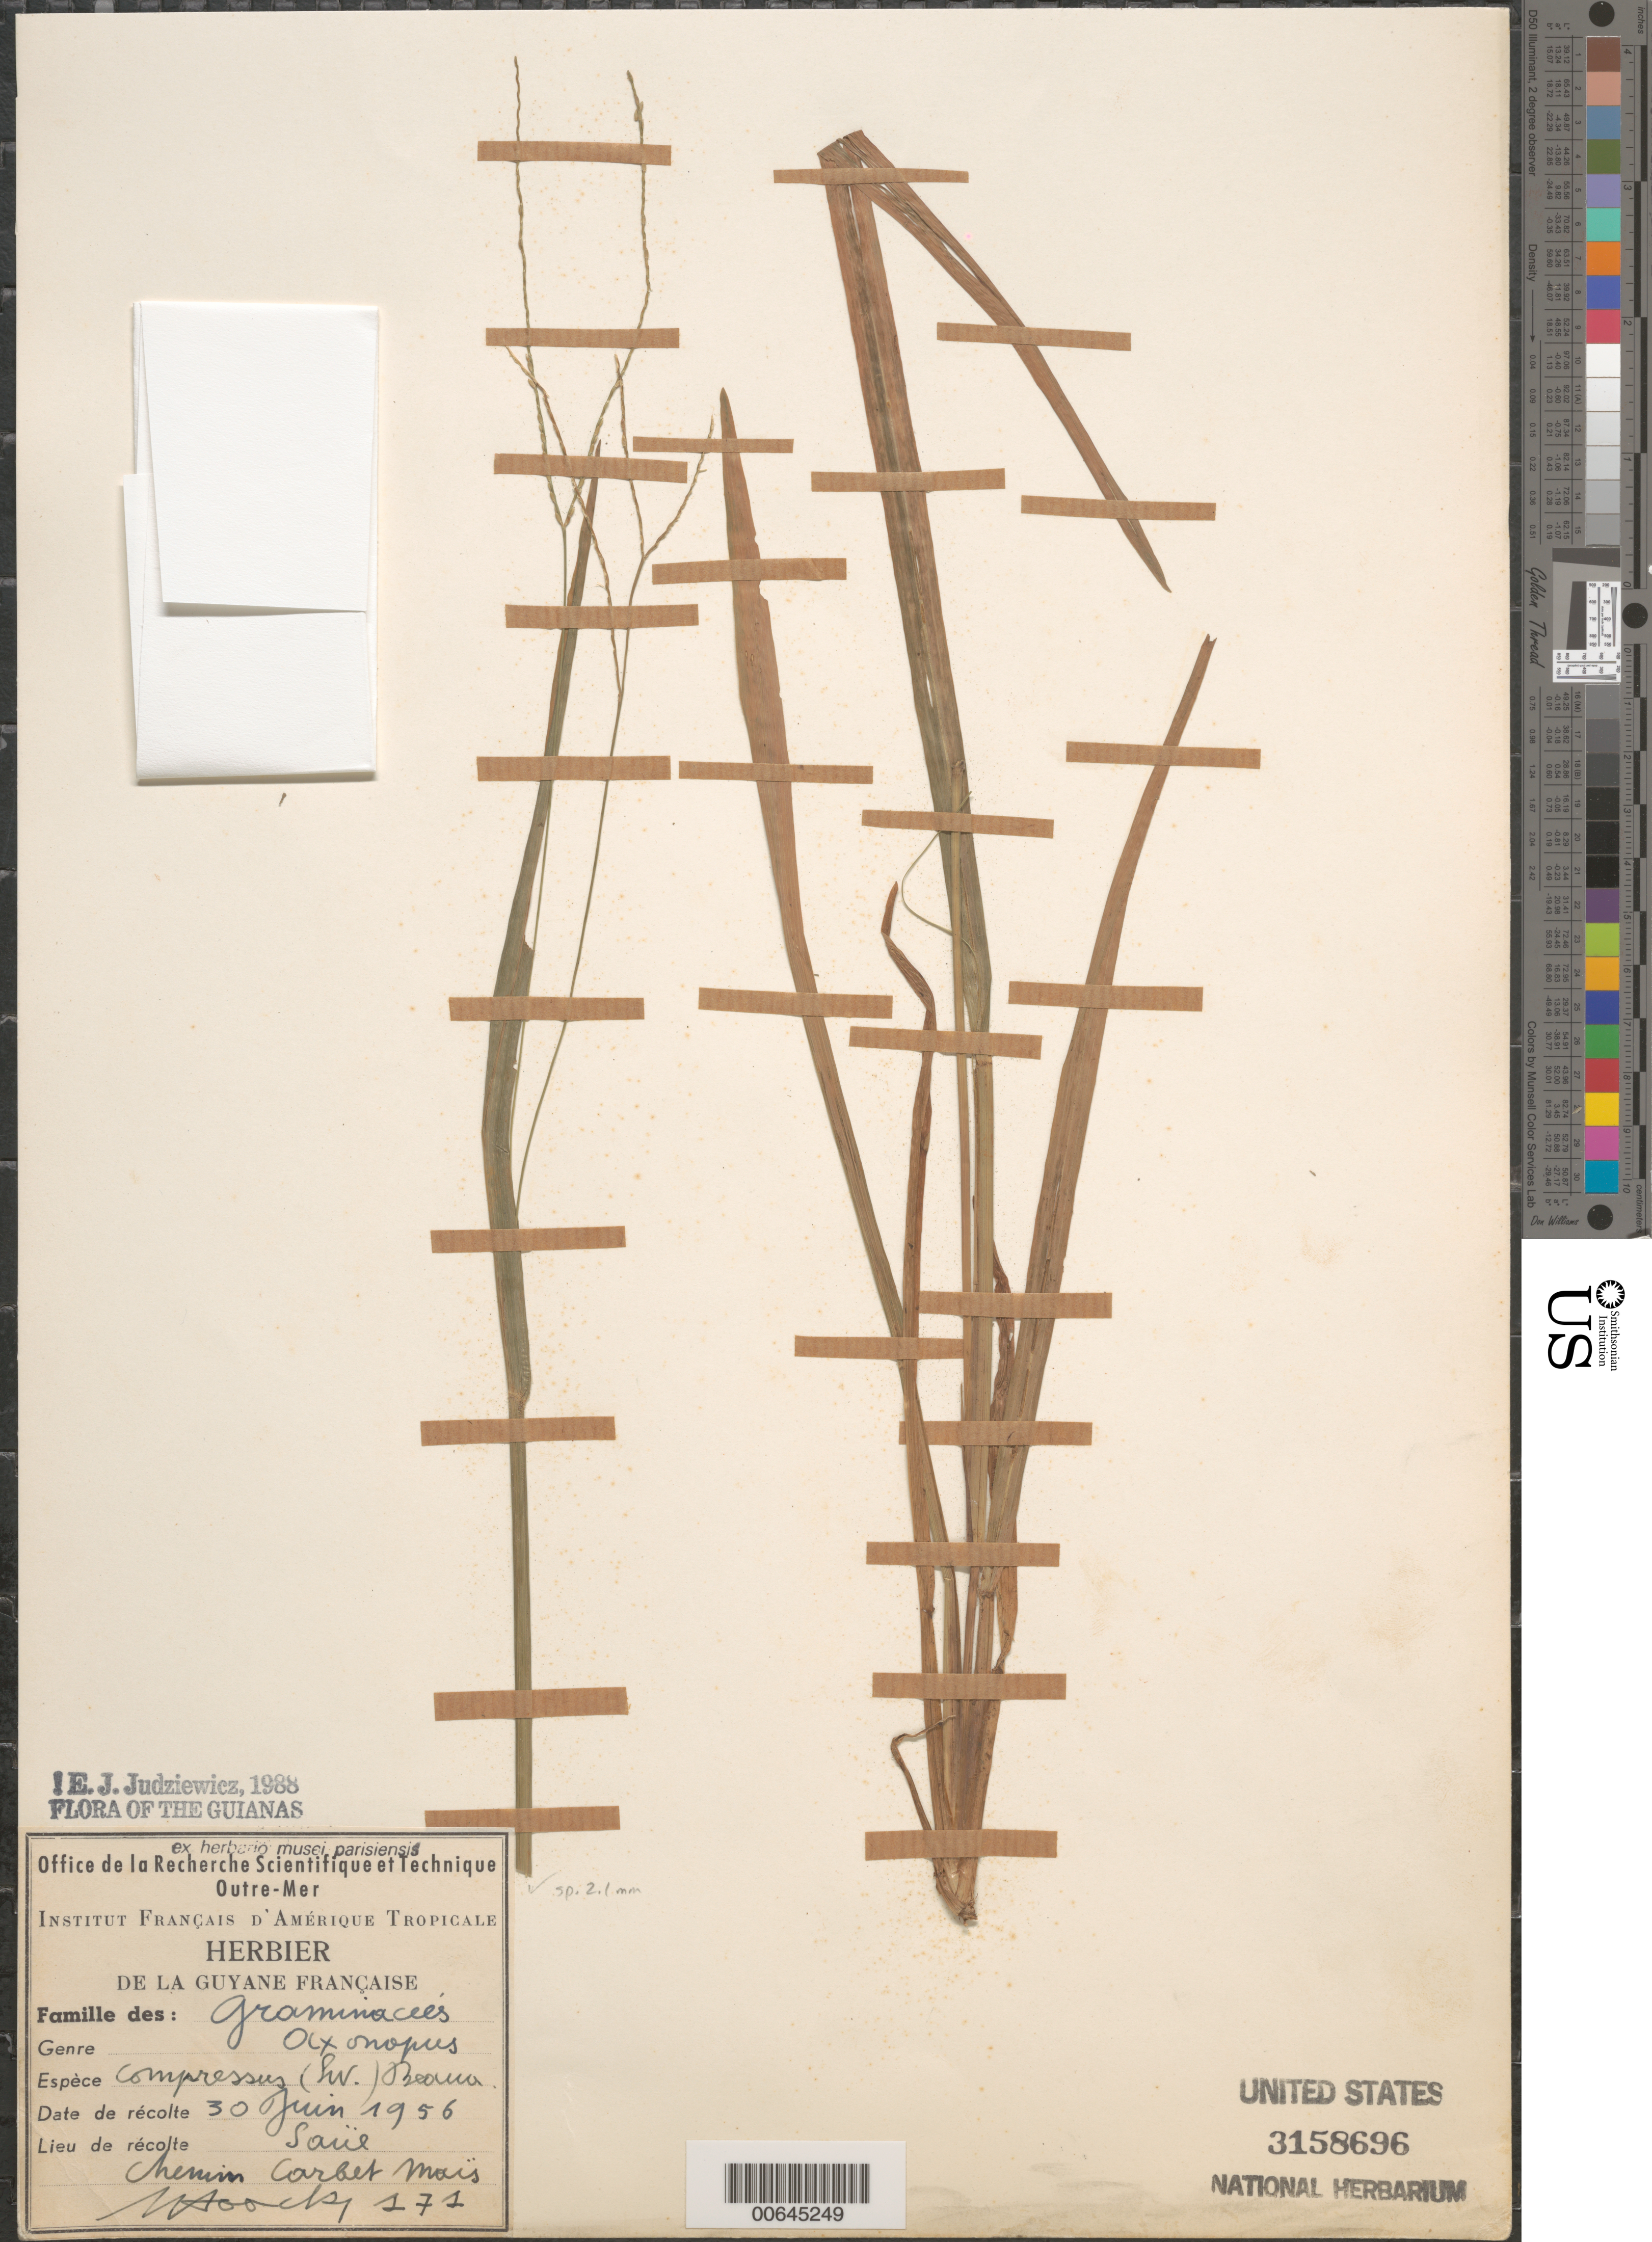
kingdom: Plantae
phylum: Tracheophyta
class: Liliopsida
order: Poales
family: Poaceae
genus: Axonopus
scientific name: Axonopus compressus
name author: (Sw.) P. Beauv.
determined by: Judziewicz, E. J.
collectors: J. Hoock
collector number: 171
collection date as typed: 30-Jun-56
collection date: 1956-06-30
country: French Guiana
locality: Saül, Chemin Carbet Maïs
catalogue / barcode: US 3158696